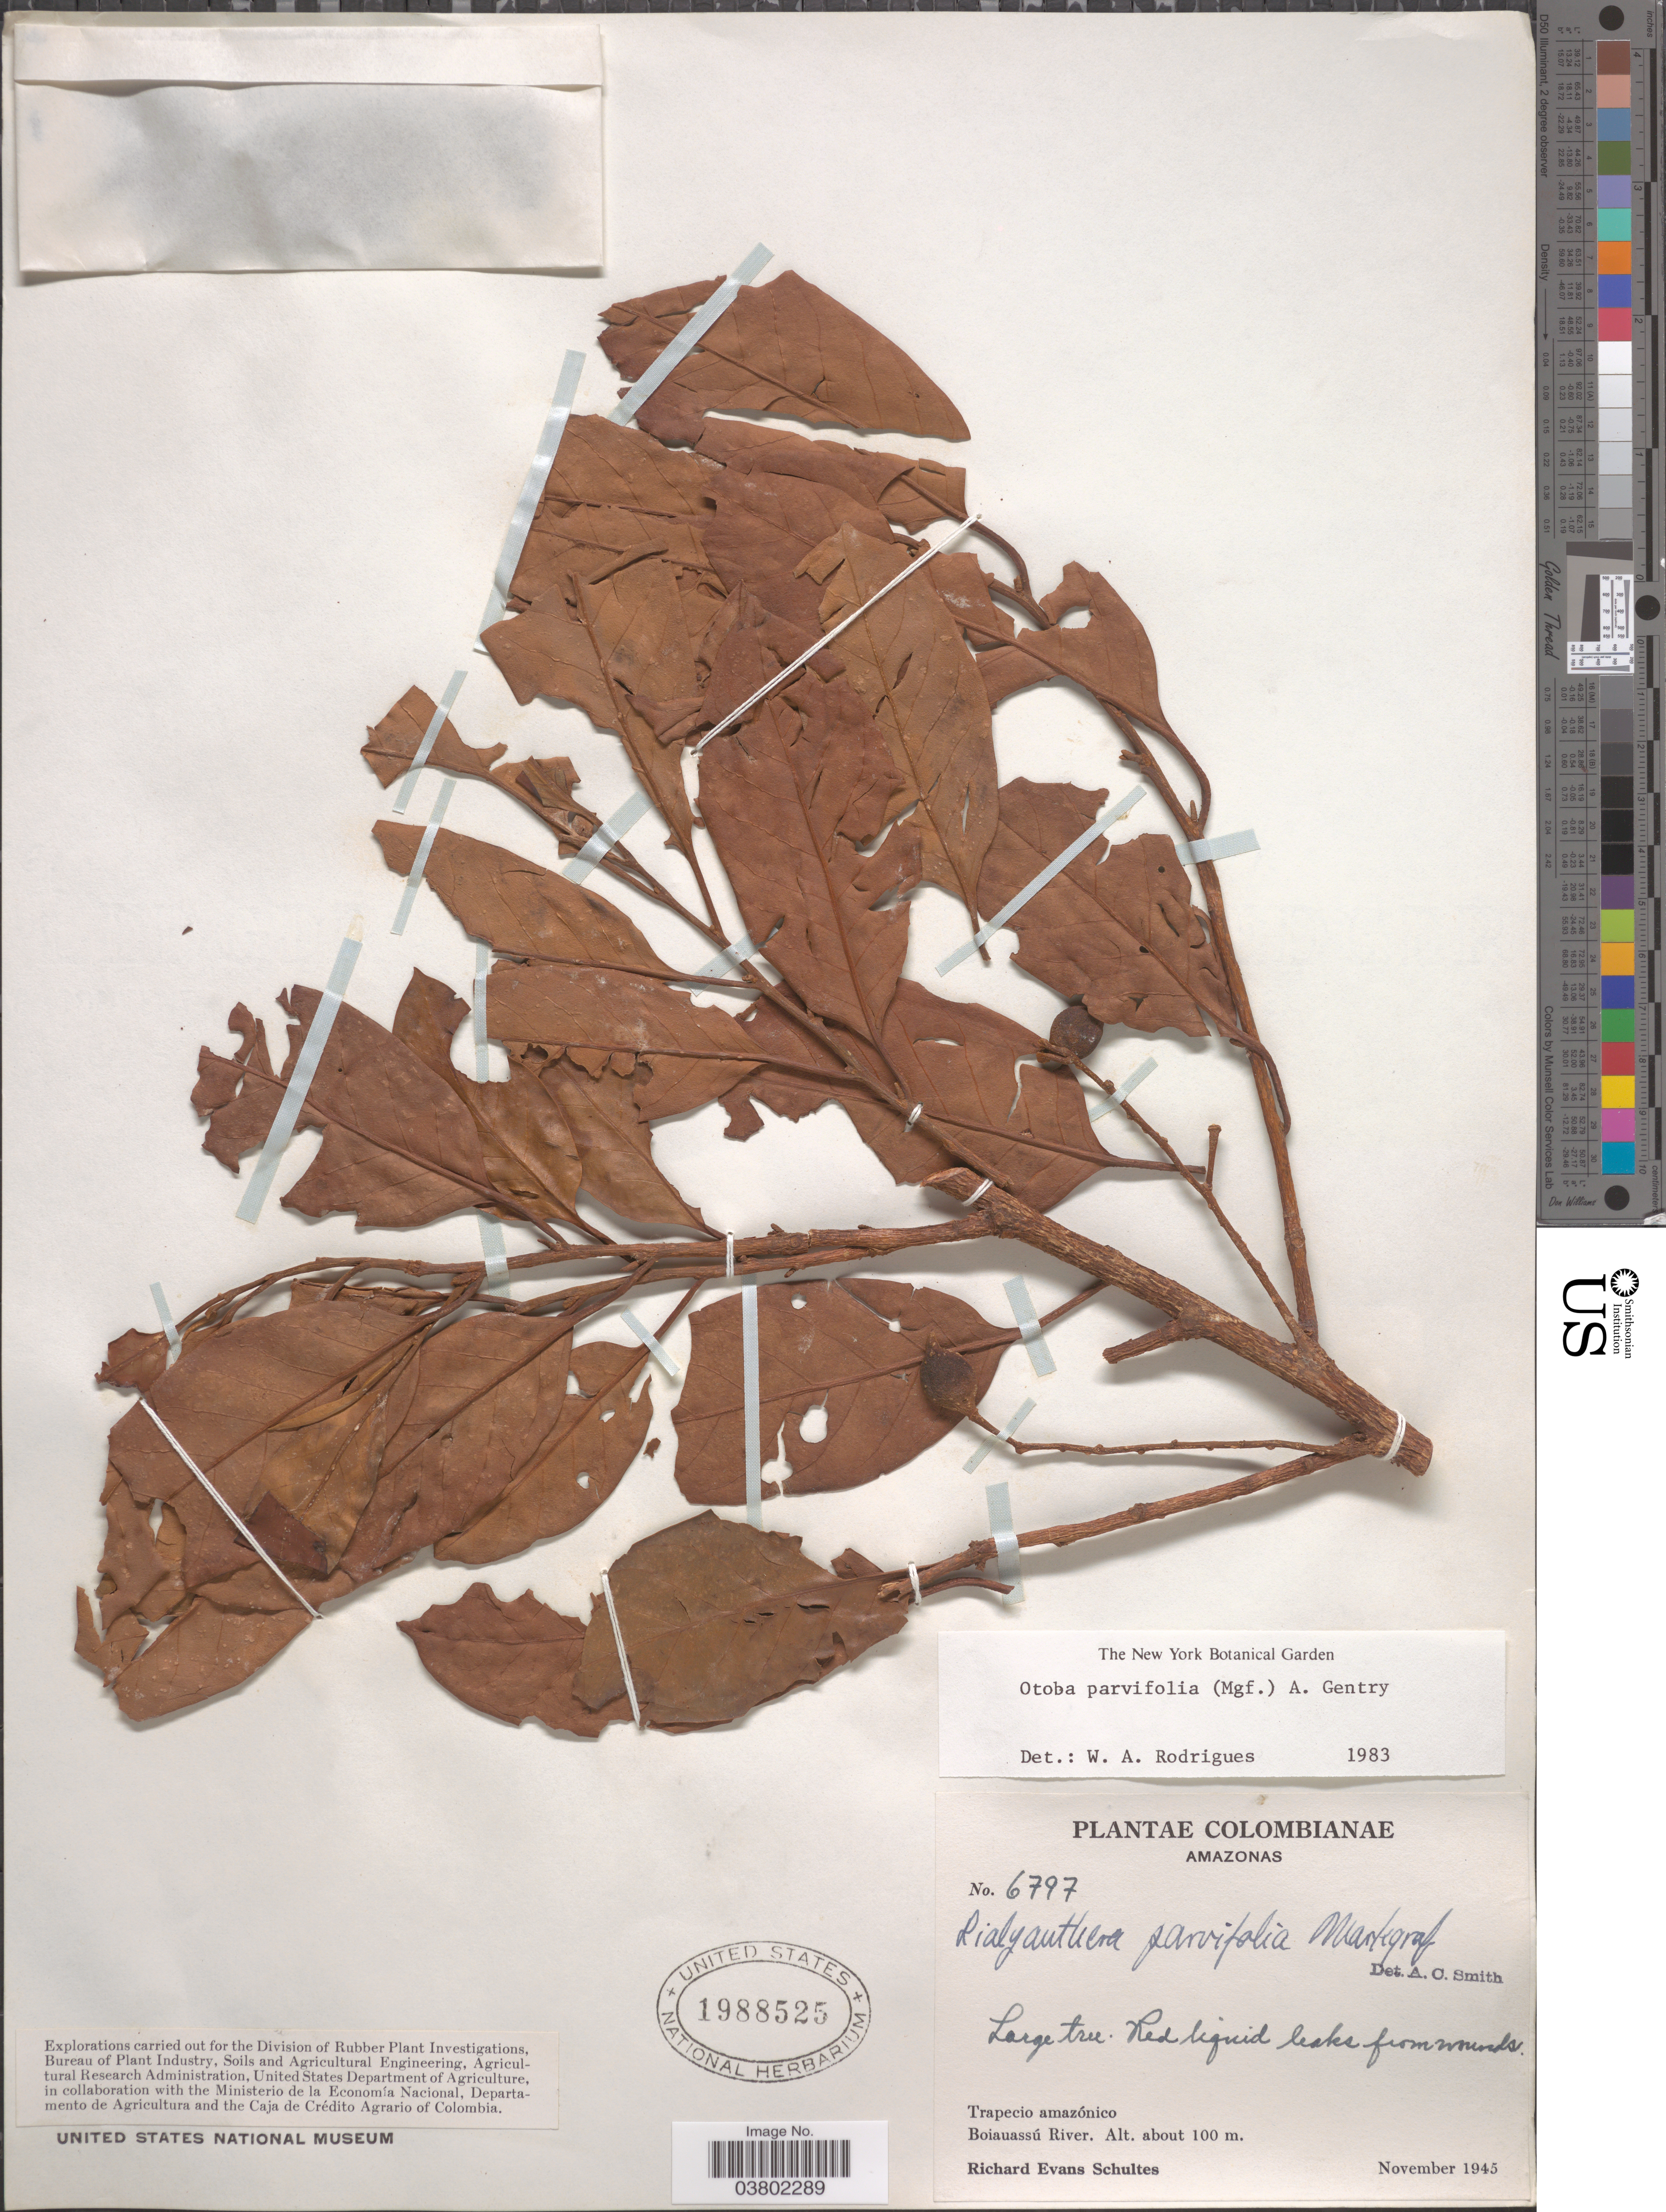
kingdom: Plantae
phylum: Tracheophyta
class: Magnoliopsida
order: Magnoliales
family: Myristicaceae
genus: Otoba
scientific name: Otoba parvifolia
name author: (Markgr.) A.H. Gentry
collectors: R. E. Schultes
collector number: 6797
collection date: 1945-11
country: Colombia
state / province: Amazônas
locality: Trapecio amazónico, Boiauassú River.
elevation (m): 100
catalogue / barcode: US 1988525